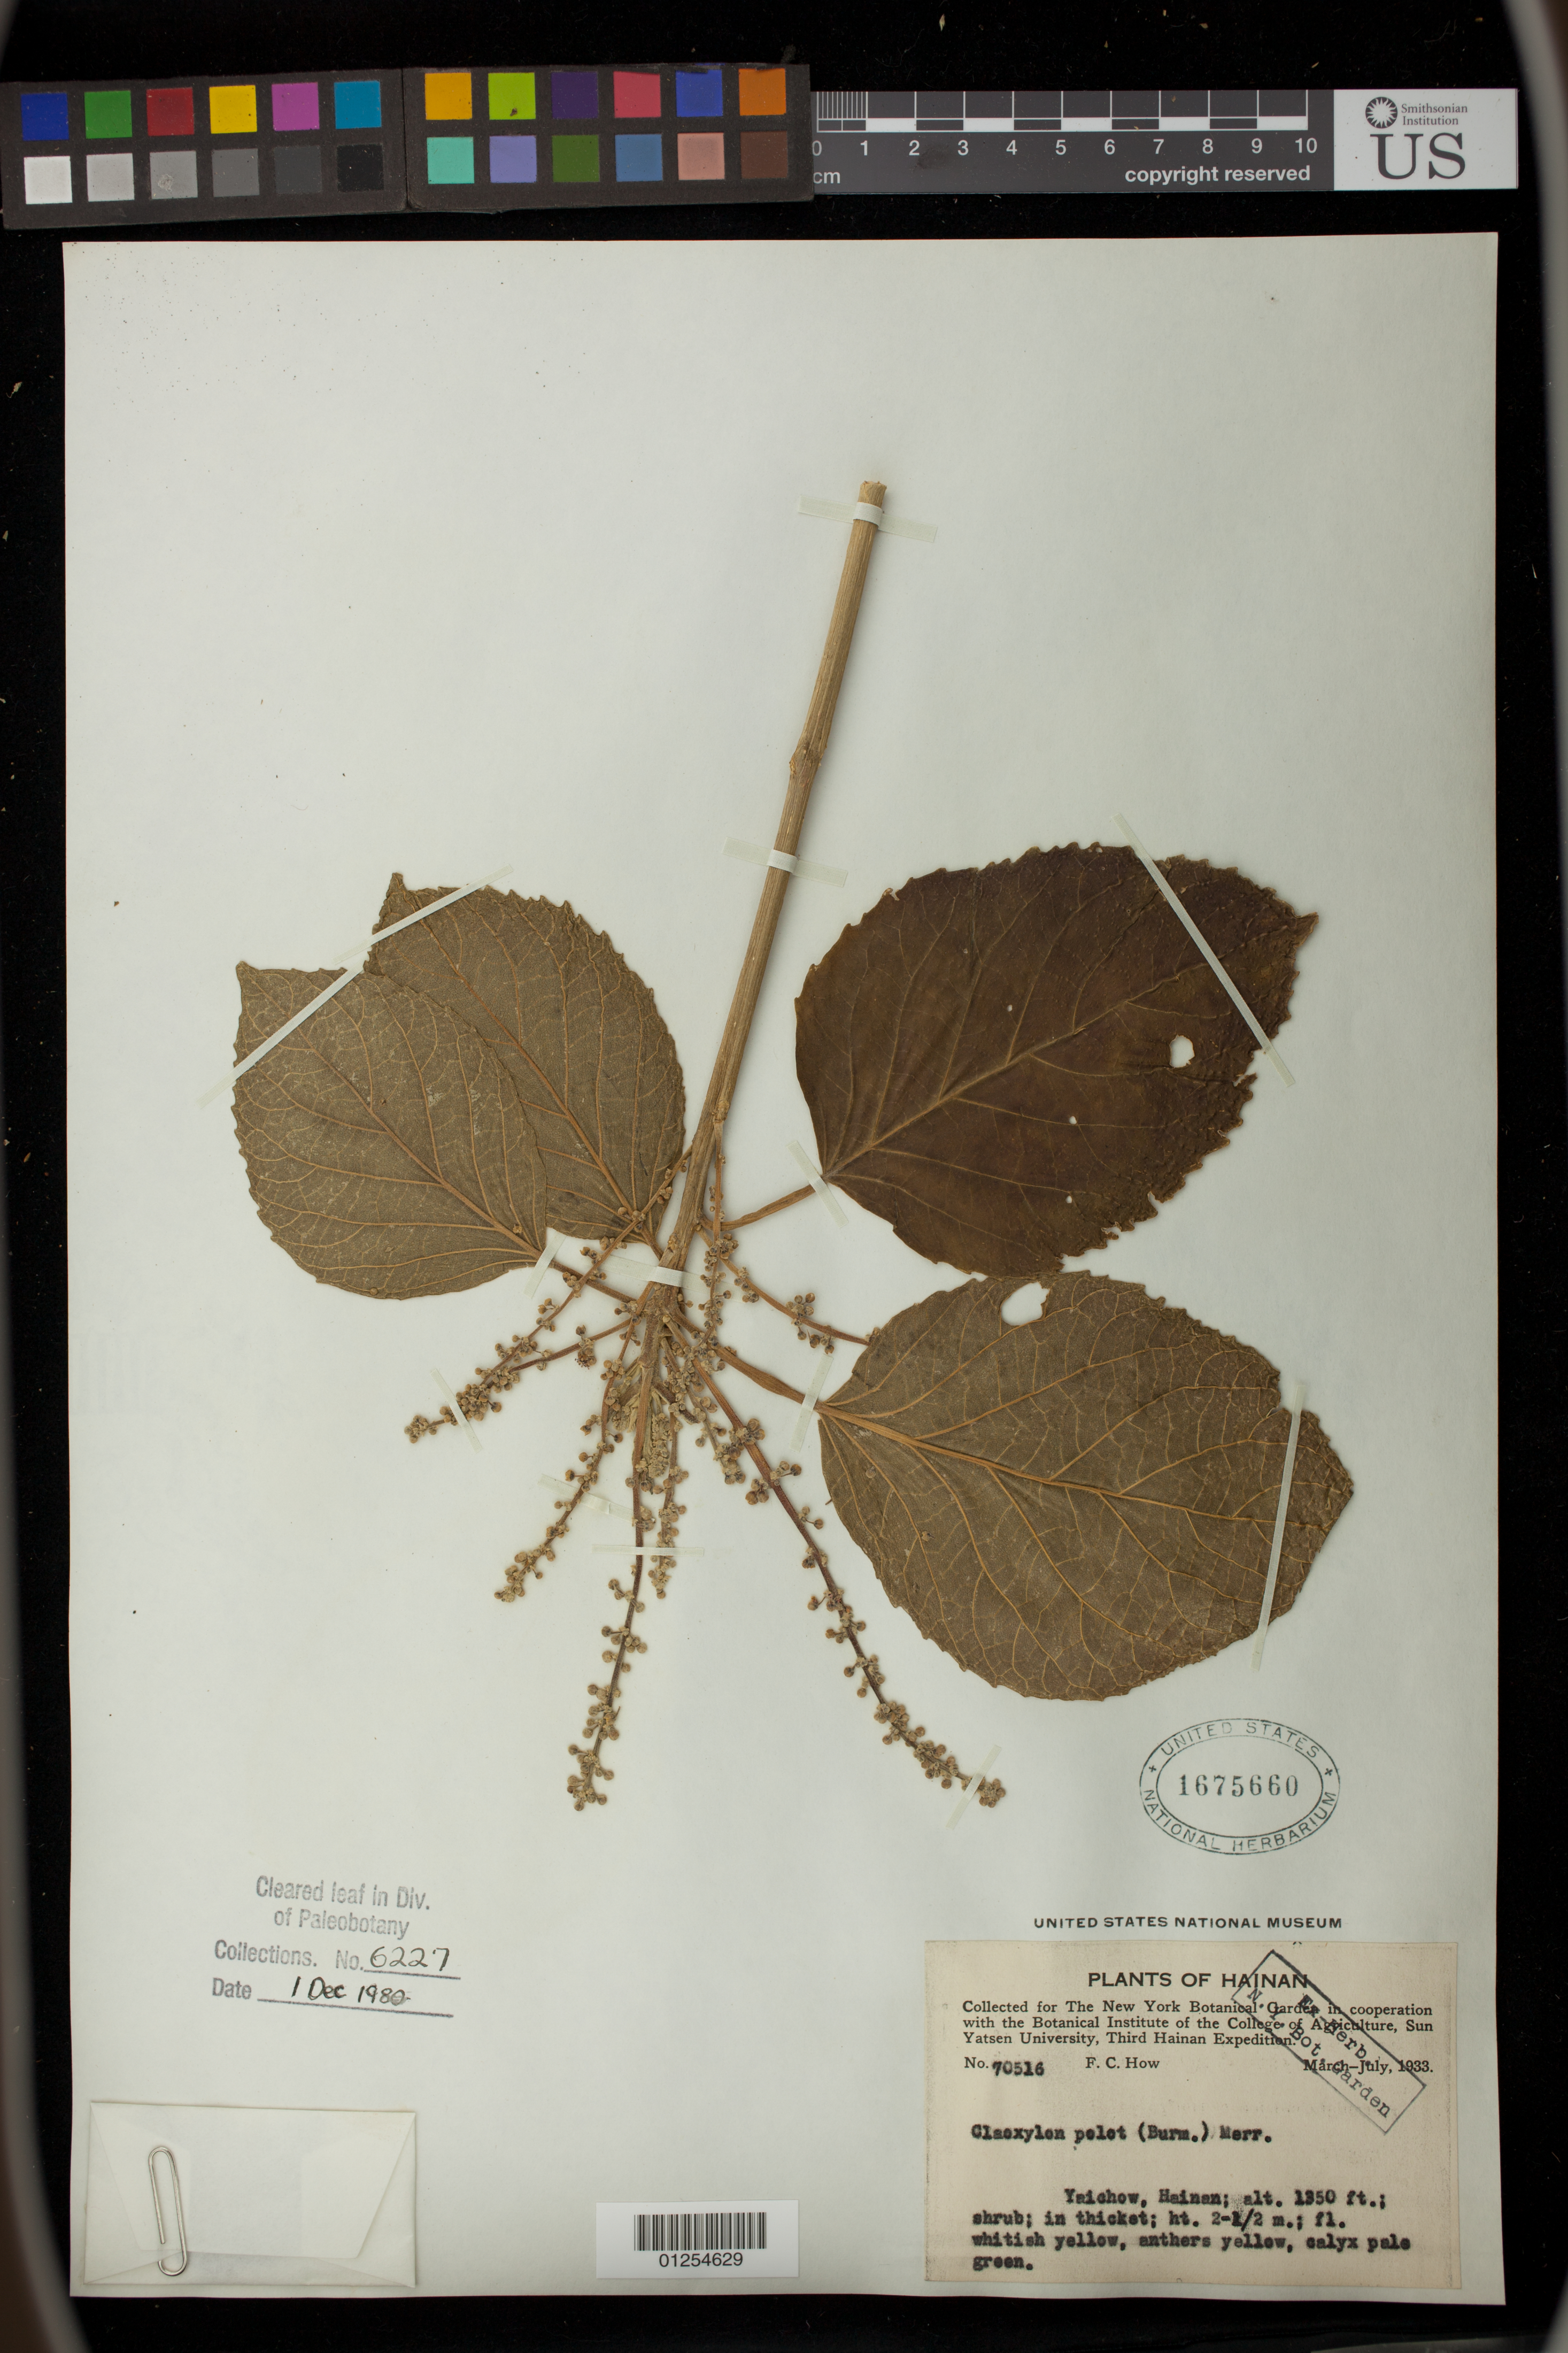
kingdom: Plantae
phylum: Tracheophyta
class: Magnoliopsida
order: Malpighiales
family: Euphorbiaceae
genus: Claoxylon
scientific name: Claoxylon polot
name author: (Burm. f.) Merr.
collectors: F. C. How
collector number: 70516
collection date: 1933-03/1933-07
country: China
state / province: Hainan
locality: Yaichow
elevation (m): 411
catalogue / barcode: US 1675660